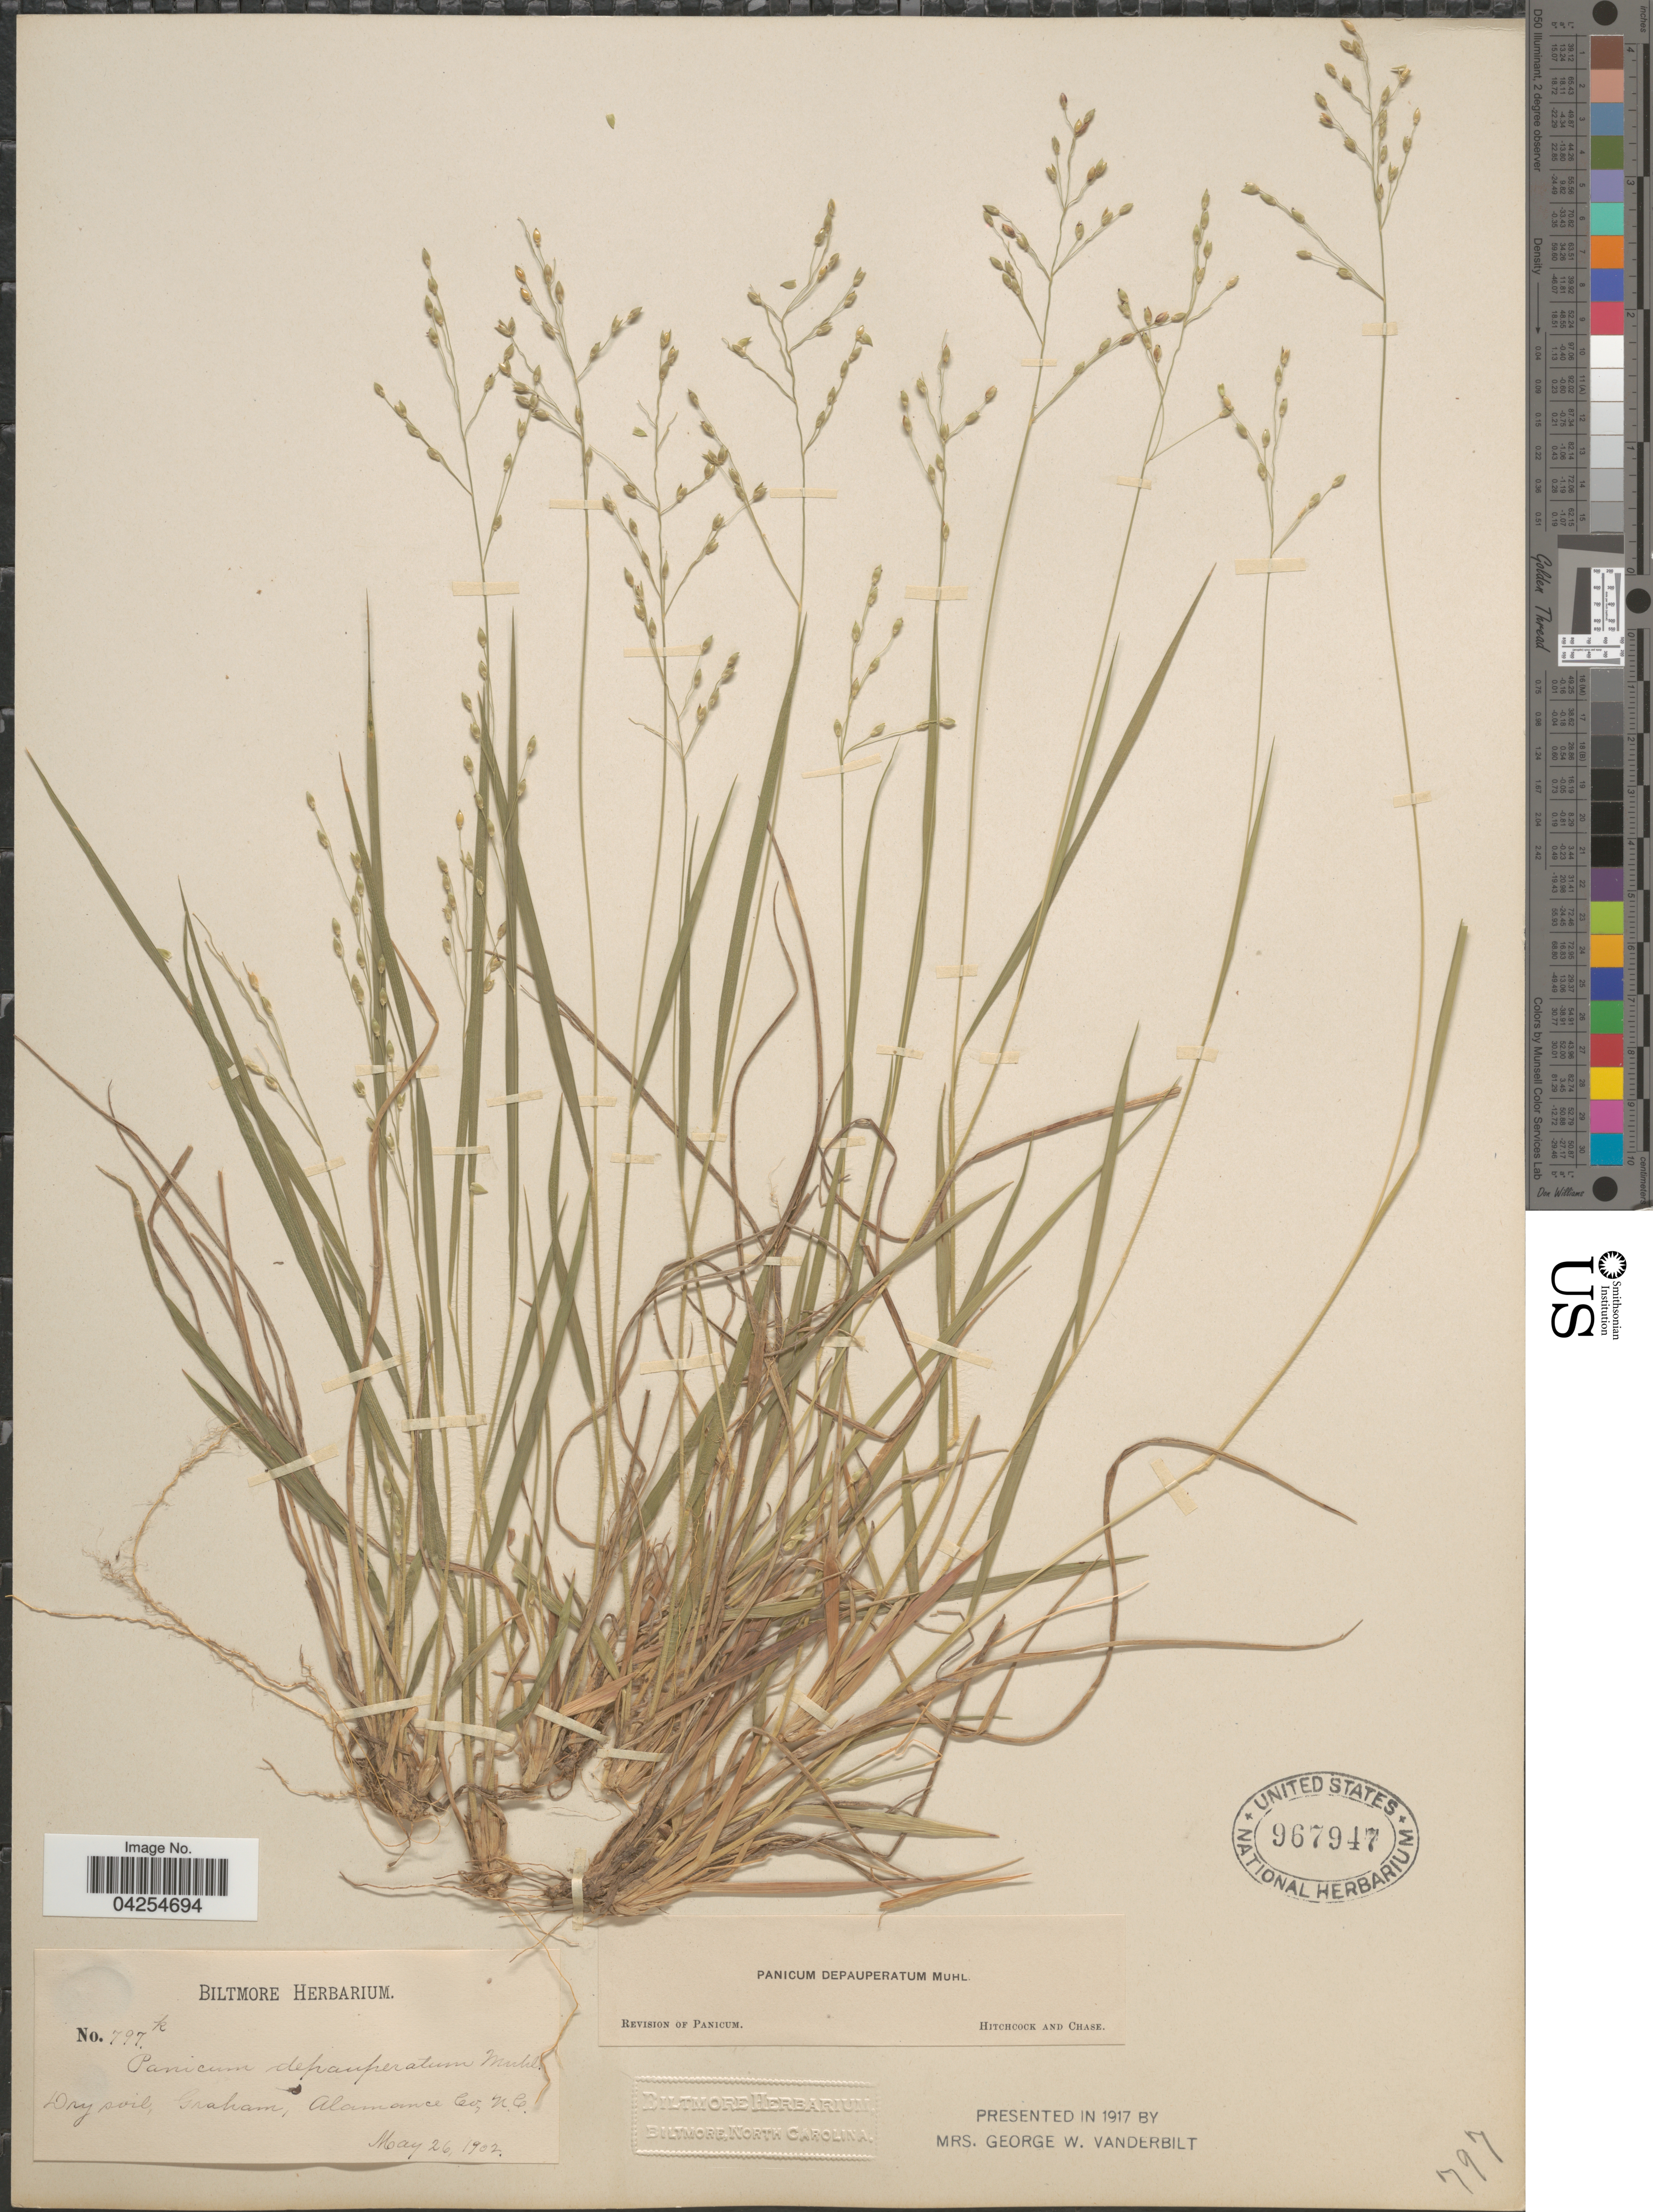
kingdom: Plantae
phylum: Tracheophyta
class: Liliopsida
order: Poales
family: Poaceae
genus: Dichanthelium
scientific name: Dichanthelium depauperatum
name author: (Muhl.) Gould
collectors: ex herb. Biltmore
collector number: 797k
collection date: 1902-05-26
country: United States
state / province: North Carolina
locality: Dry soil, Graham, Alamance Co.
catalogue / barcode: US 967947